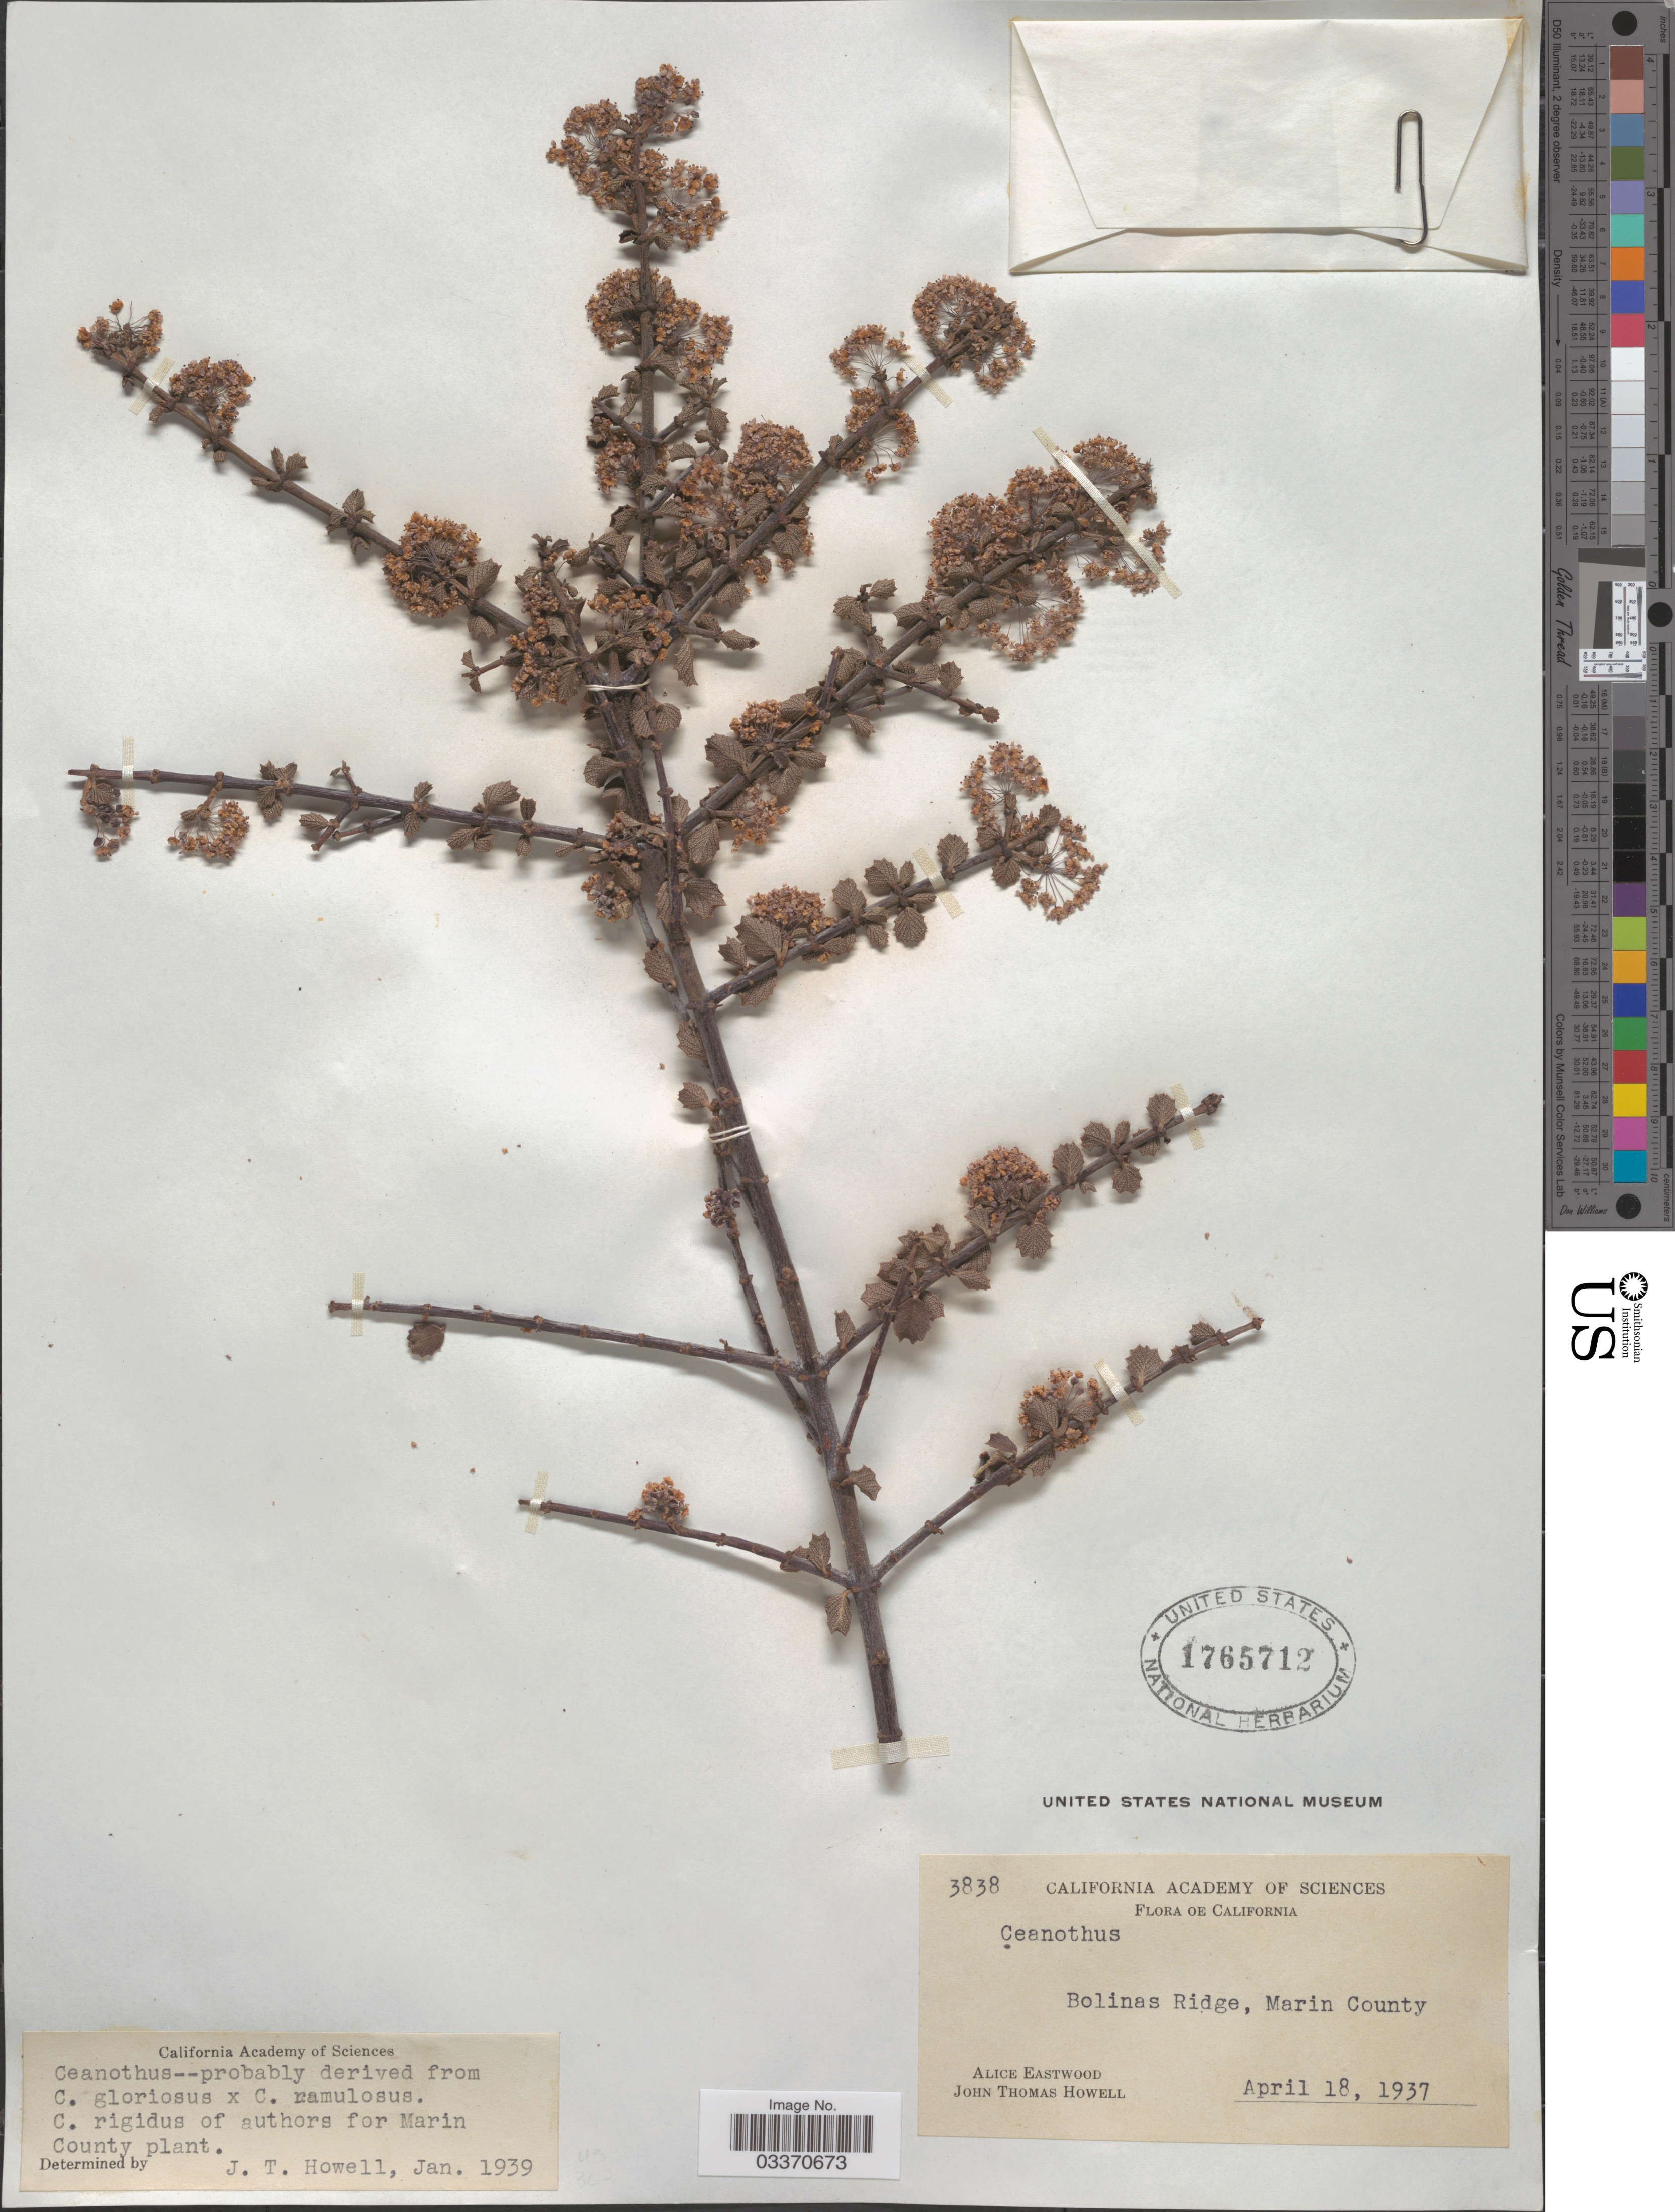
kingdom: Plantae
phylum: Tracheophyta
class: Magnoliopsida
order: Rosales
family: Rhamnaceae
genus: Ceanothus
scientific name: Ceanothus sp.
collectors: A. Eastwood & J. T. Howell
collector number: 3838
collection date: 1937-04-18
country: United States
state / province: California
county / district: Marin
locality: Bolinas Ridge, Marin County.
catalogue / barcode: US 1765712